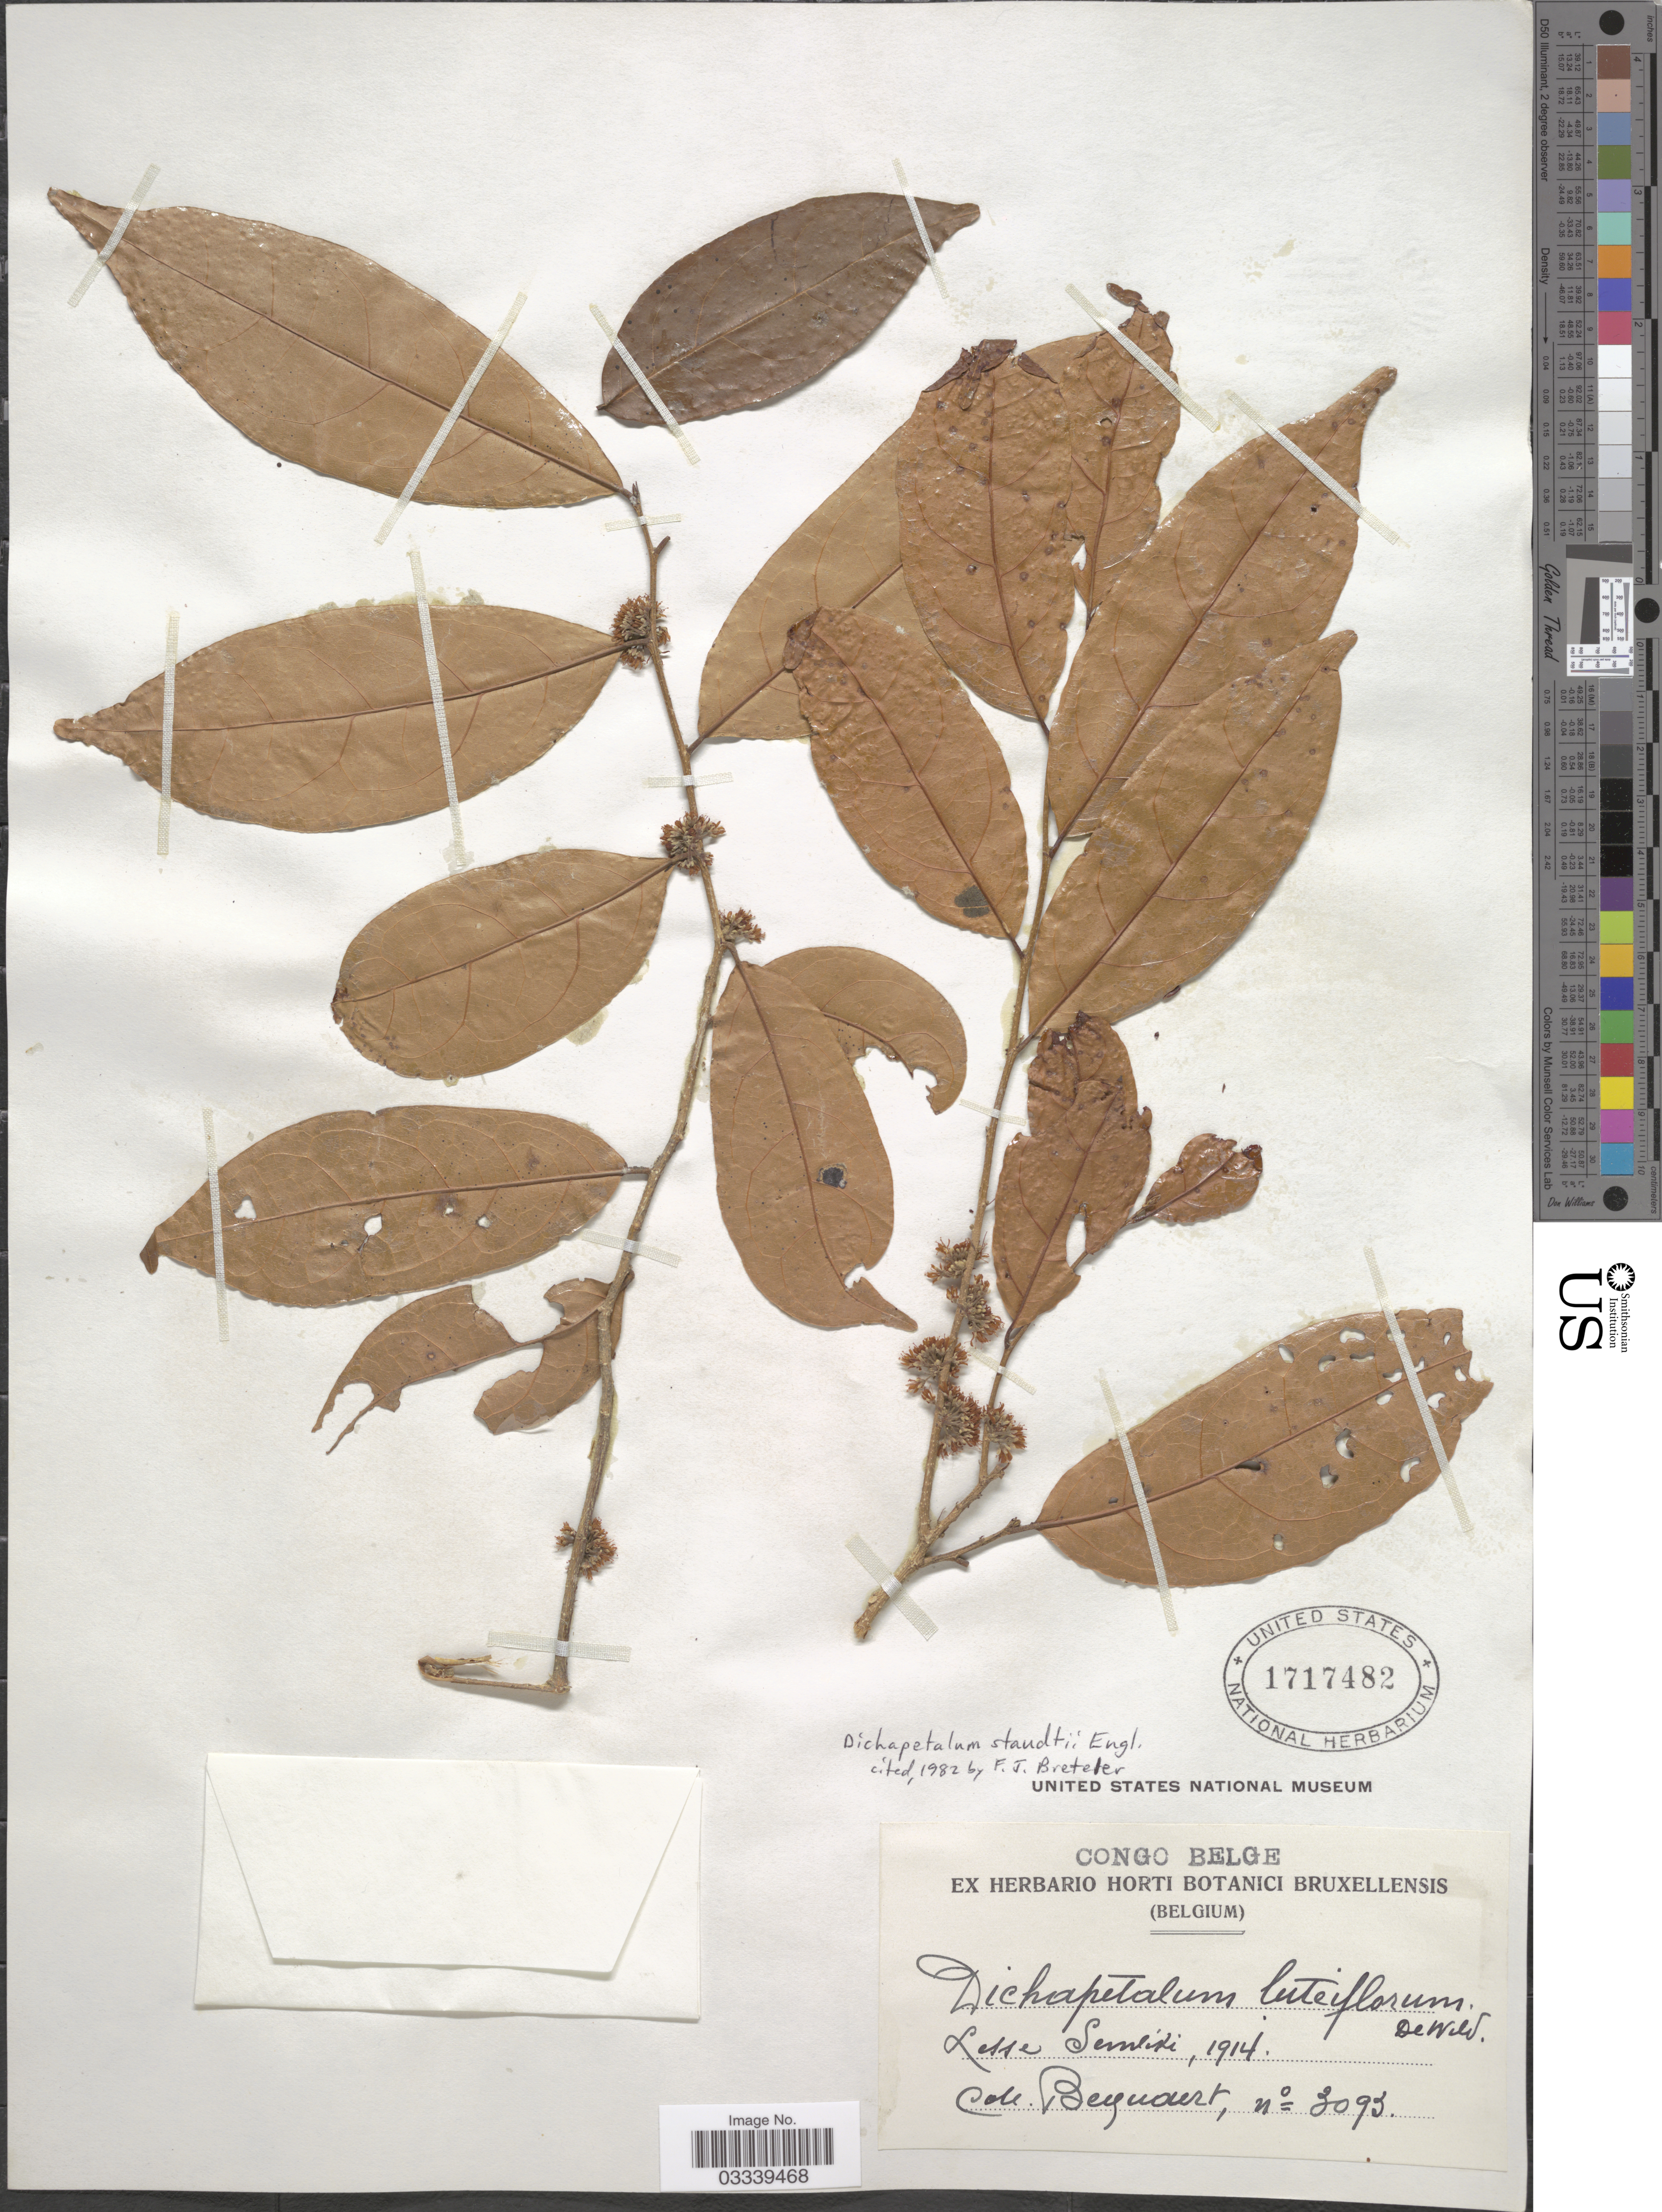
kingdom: Plantae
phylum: Tracheophyta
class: Magnoliopsida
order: Malpighiales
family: Dichapetalaceae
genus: Dichapetalum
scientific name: Dichapetalum staudtii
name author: Engl.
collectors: Bequaert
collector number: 3093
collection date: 1914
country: Congo, Democratic Republic of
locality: Congo Belge. Lesse Semiki.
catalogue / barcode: US 1717482